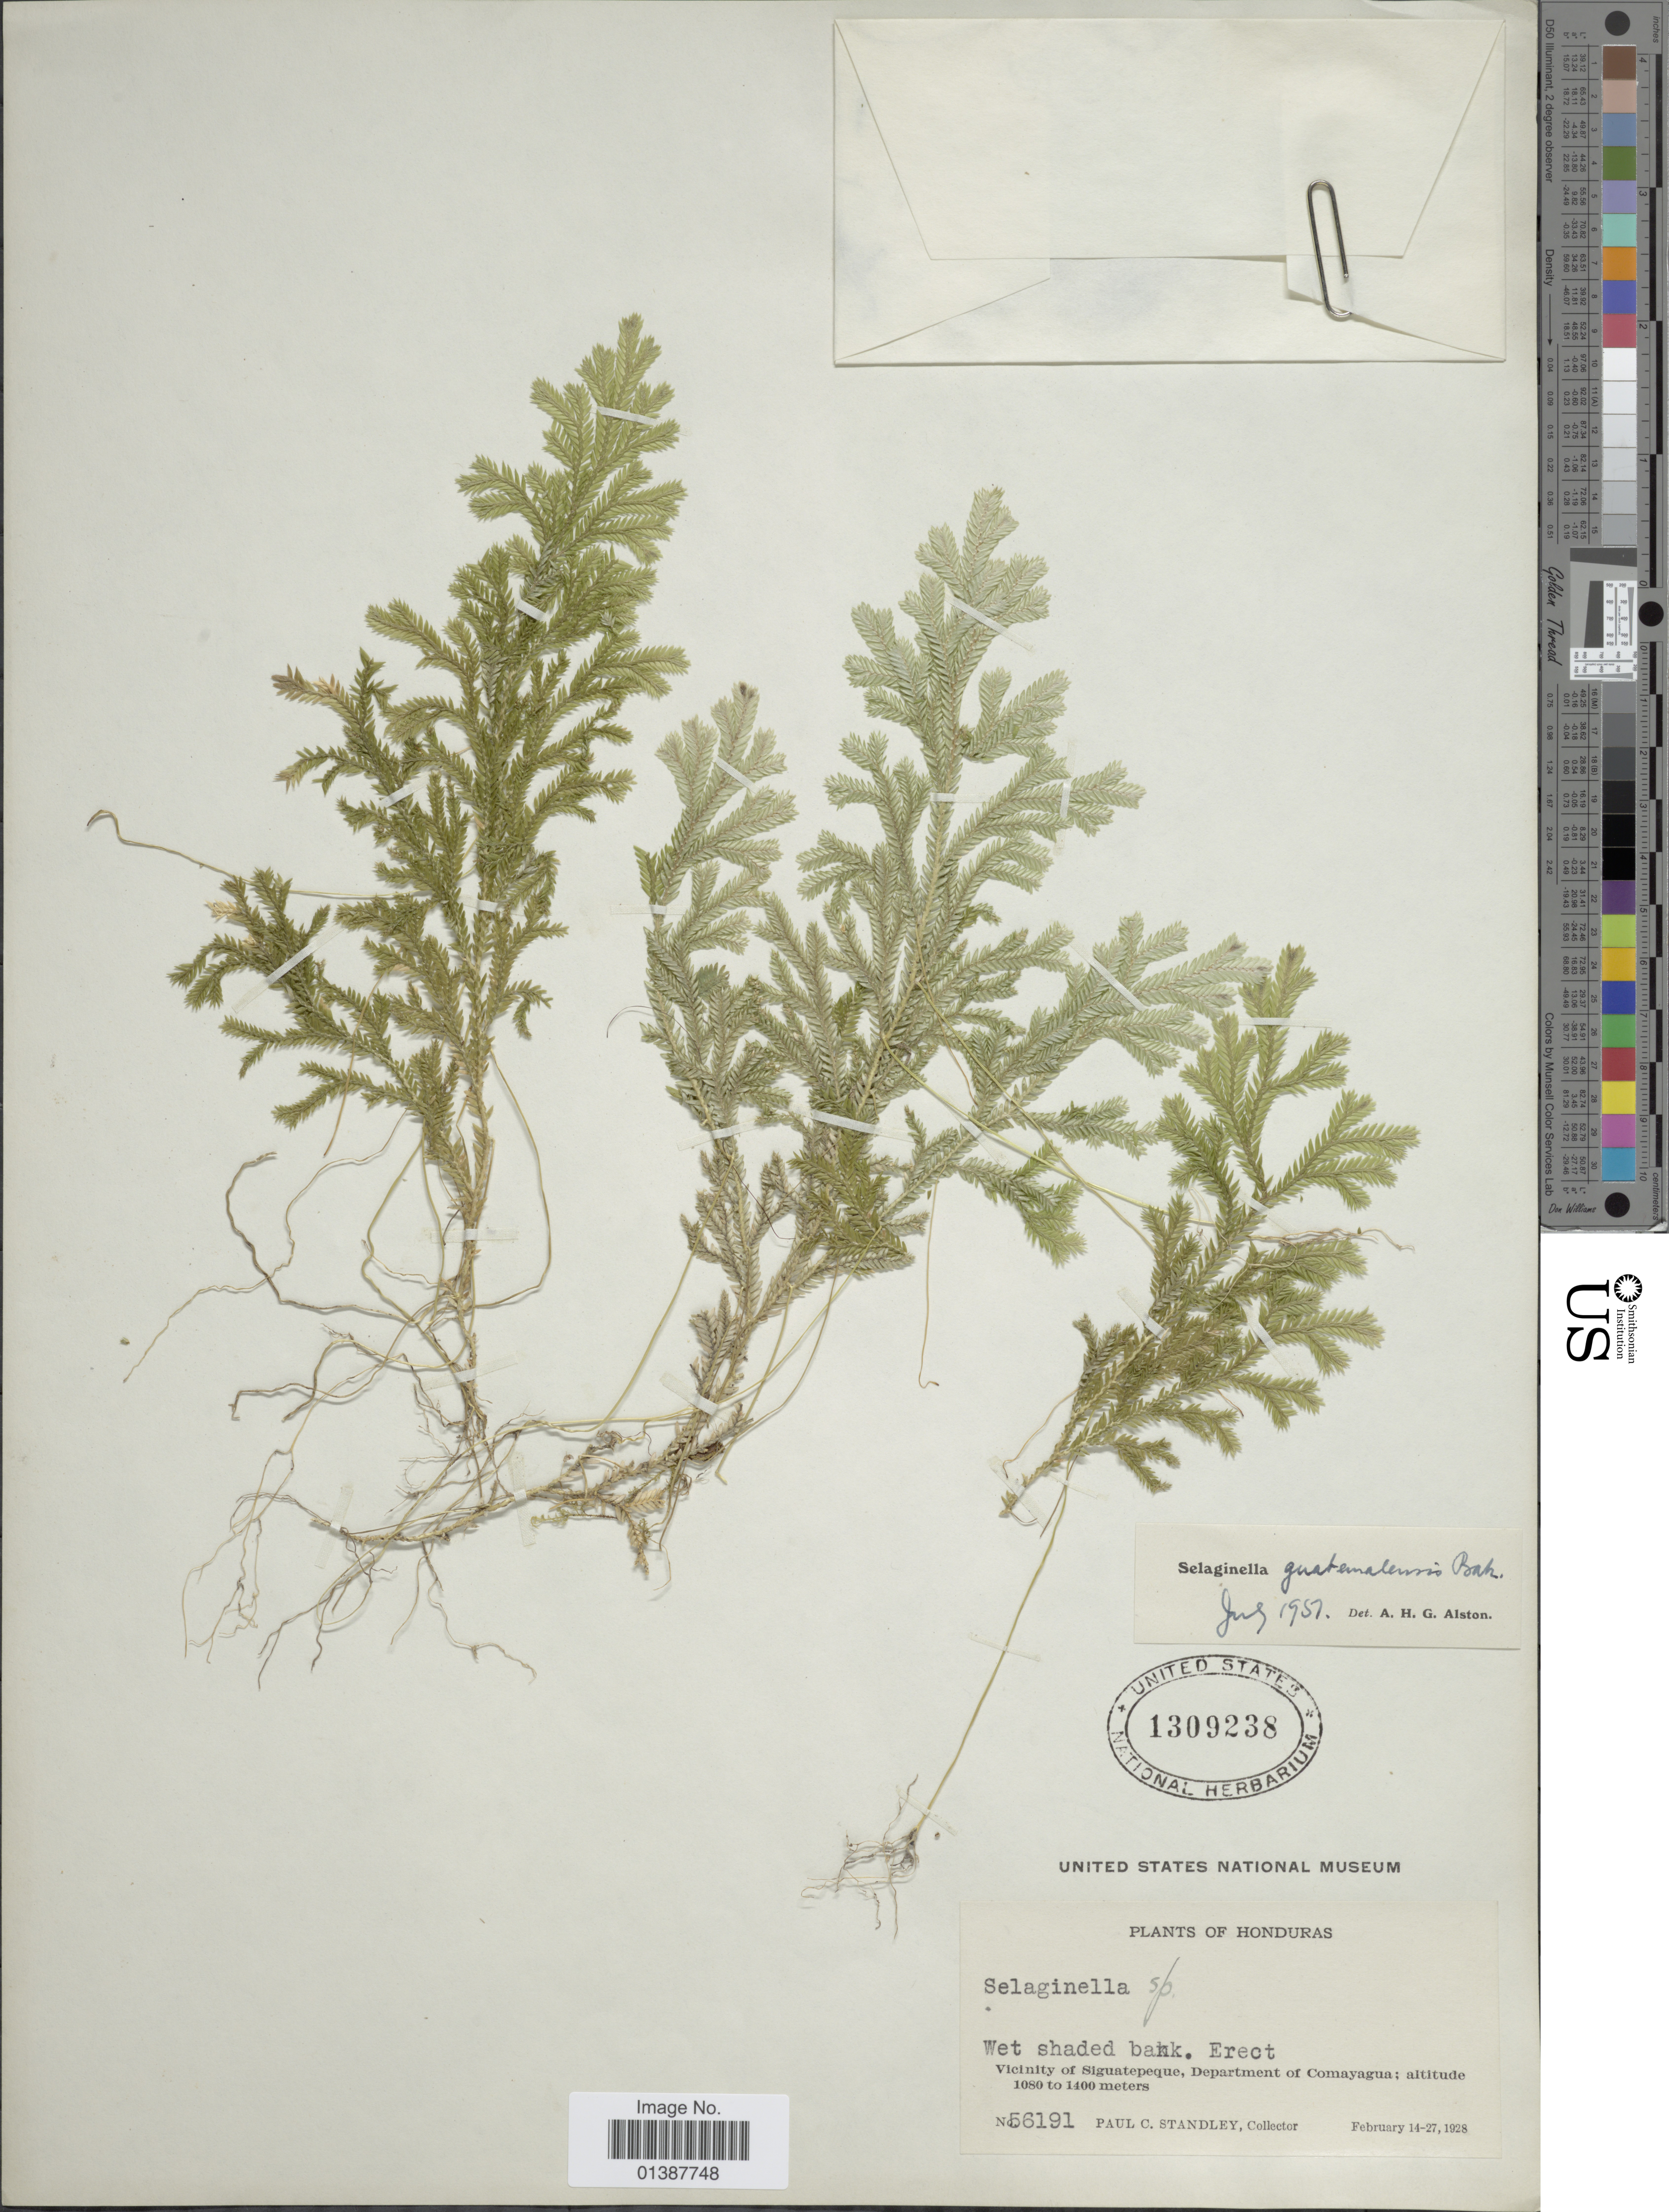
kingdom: Plantae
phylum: Tracheophyta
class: Lycopodiopsida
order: Selaginellales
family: Selaginellaceae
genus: Selaginella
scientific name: Selaginella guatemalensis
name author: Baker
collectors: P. C. Standley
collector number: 56191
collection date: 1928-02-14/1928-02-27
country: Honduras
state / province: Comayagua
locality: Vicinity of Siguatepeque,Department of Comayagua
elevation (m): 1080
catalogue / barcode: US 1309238